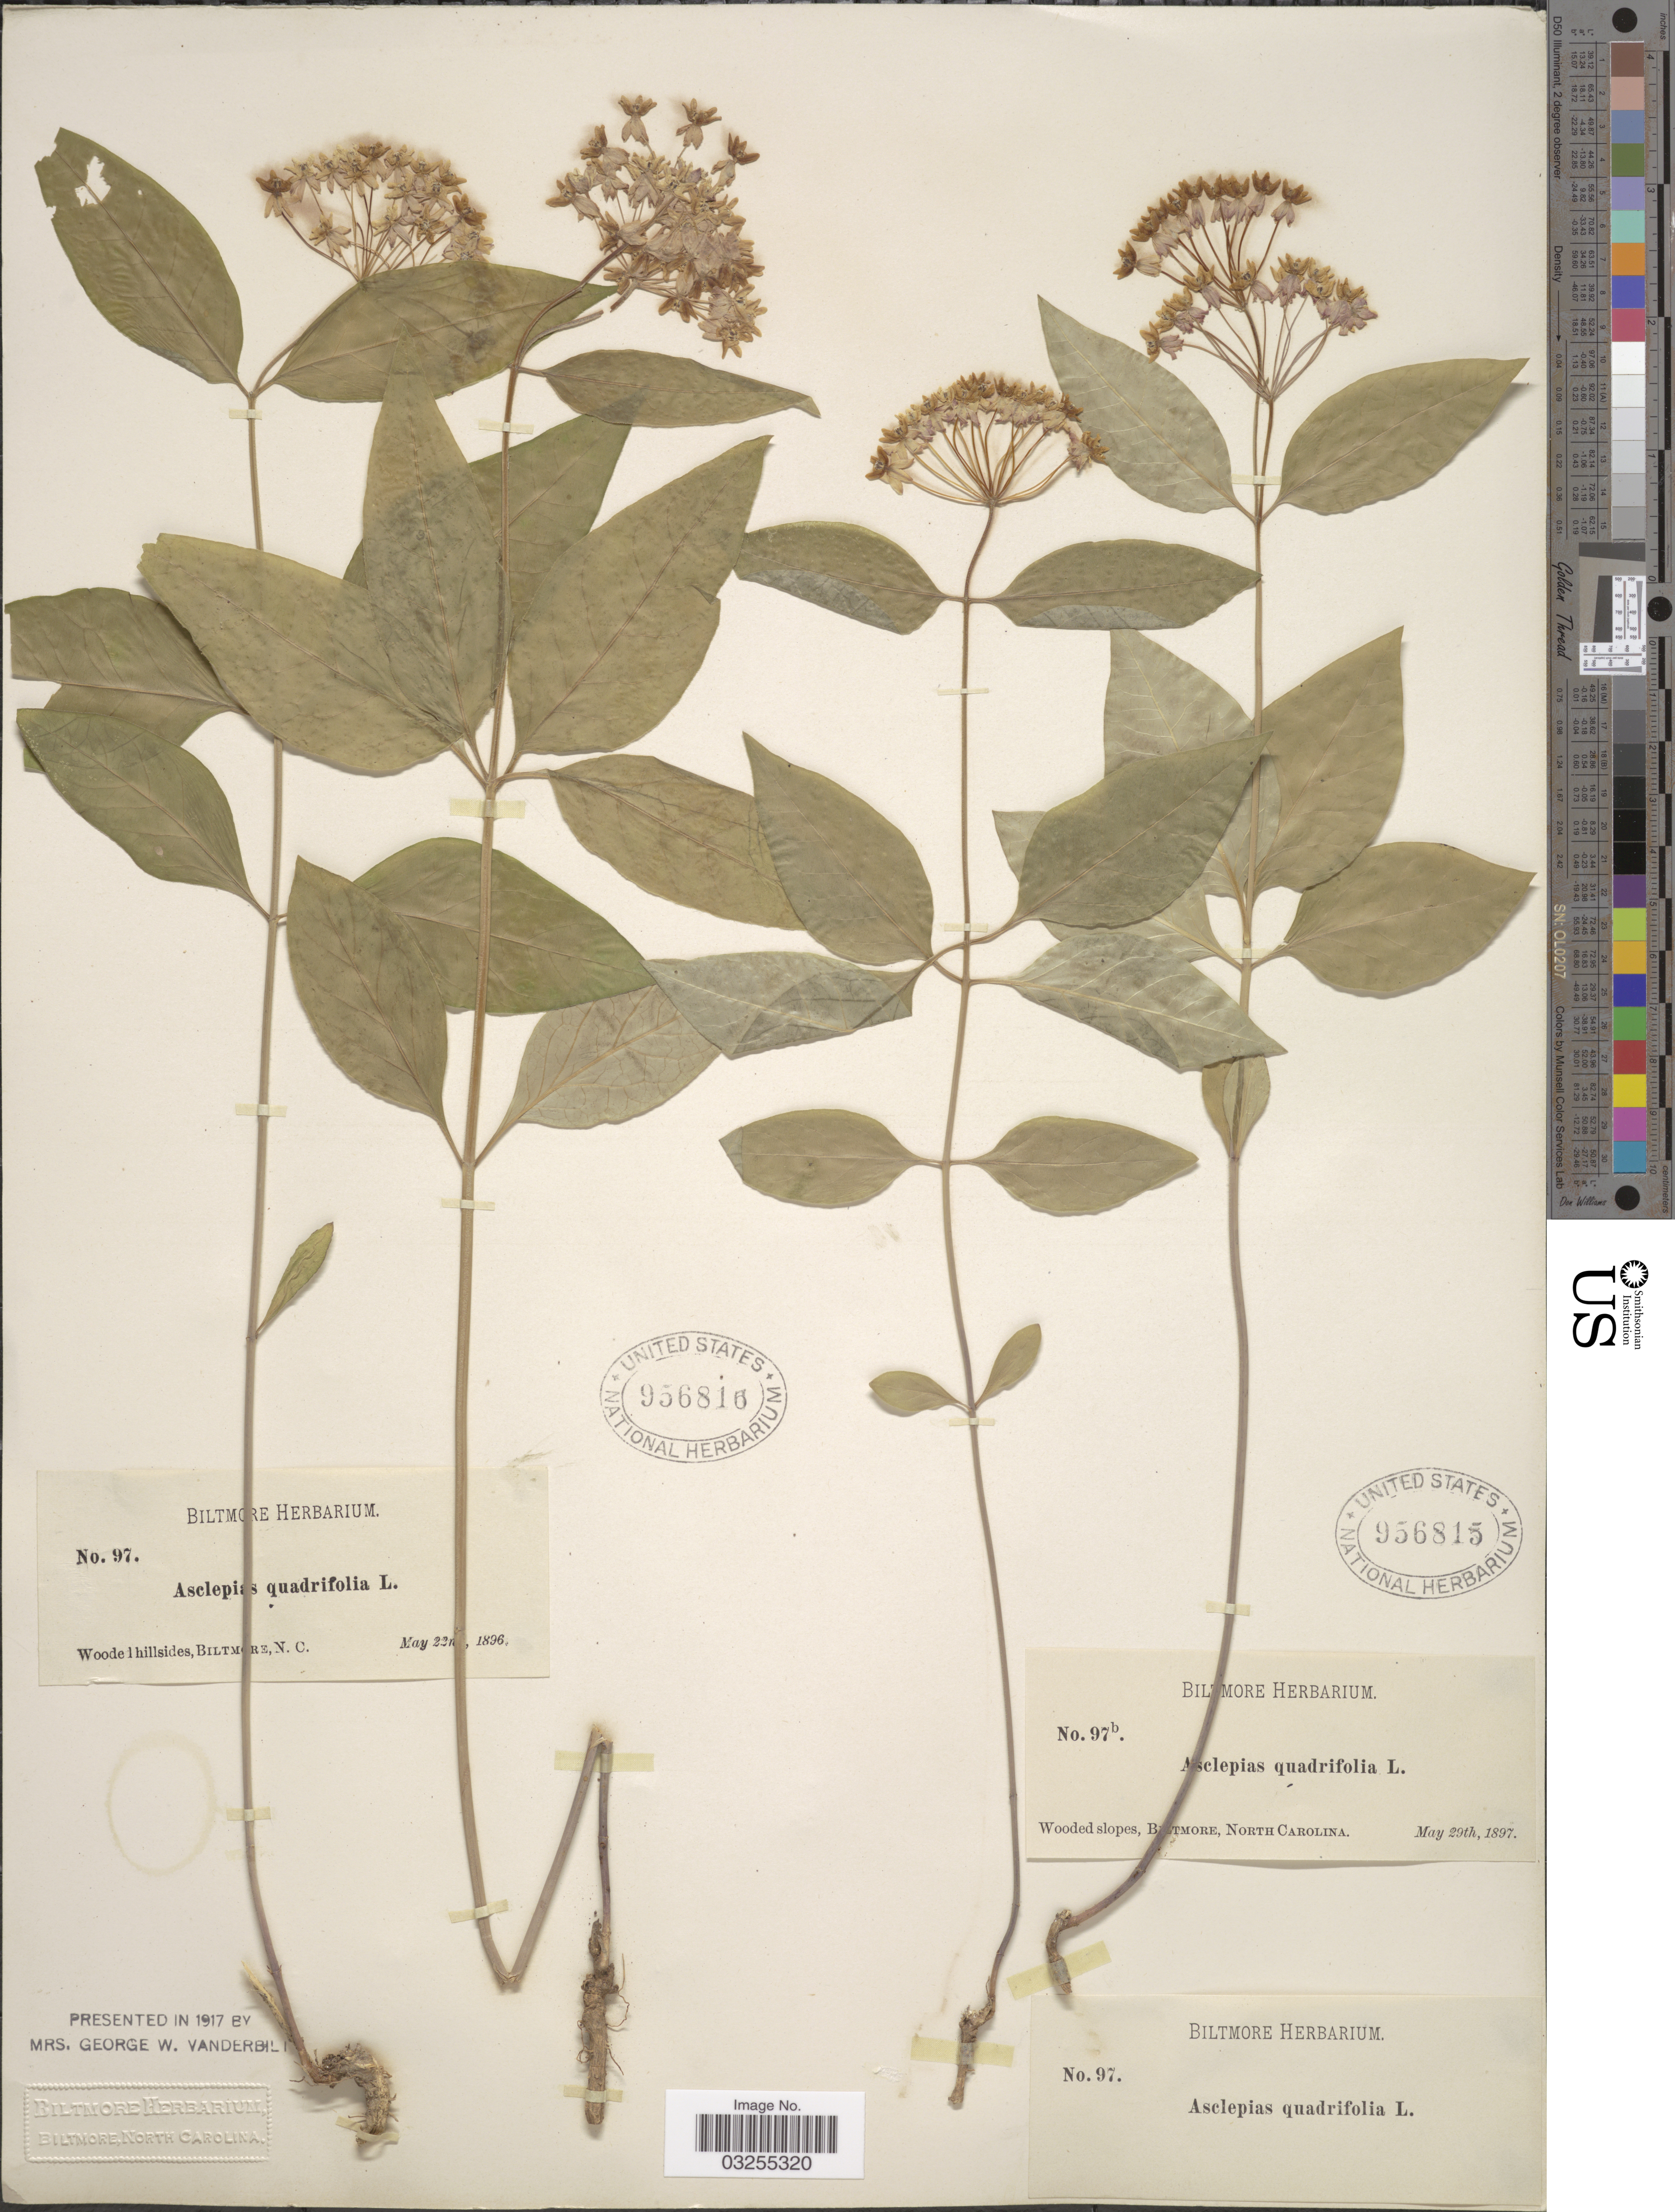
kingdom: Plantae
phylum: Tracheophyta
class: Magnoliopsida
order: Gentianales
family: Apocynaceae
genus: Asclepias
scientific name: Asclepias quadrifolia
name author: Jacq.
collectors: ex herb. Biltmore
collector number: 97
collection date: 1896-05-22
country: United States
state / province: North Carolina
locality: Wooded hillsides, Biltmore.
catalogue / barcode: US 956816-2